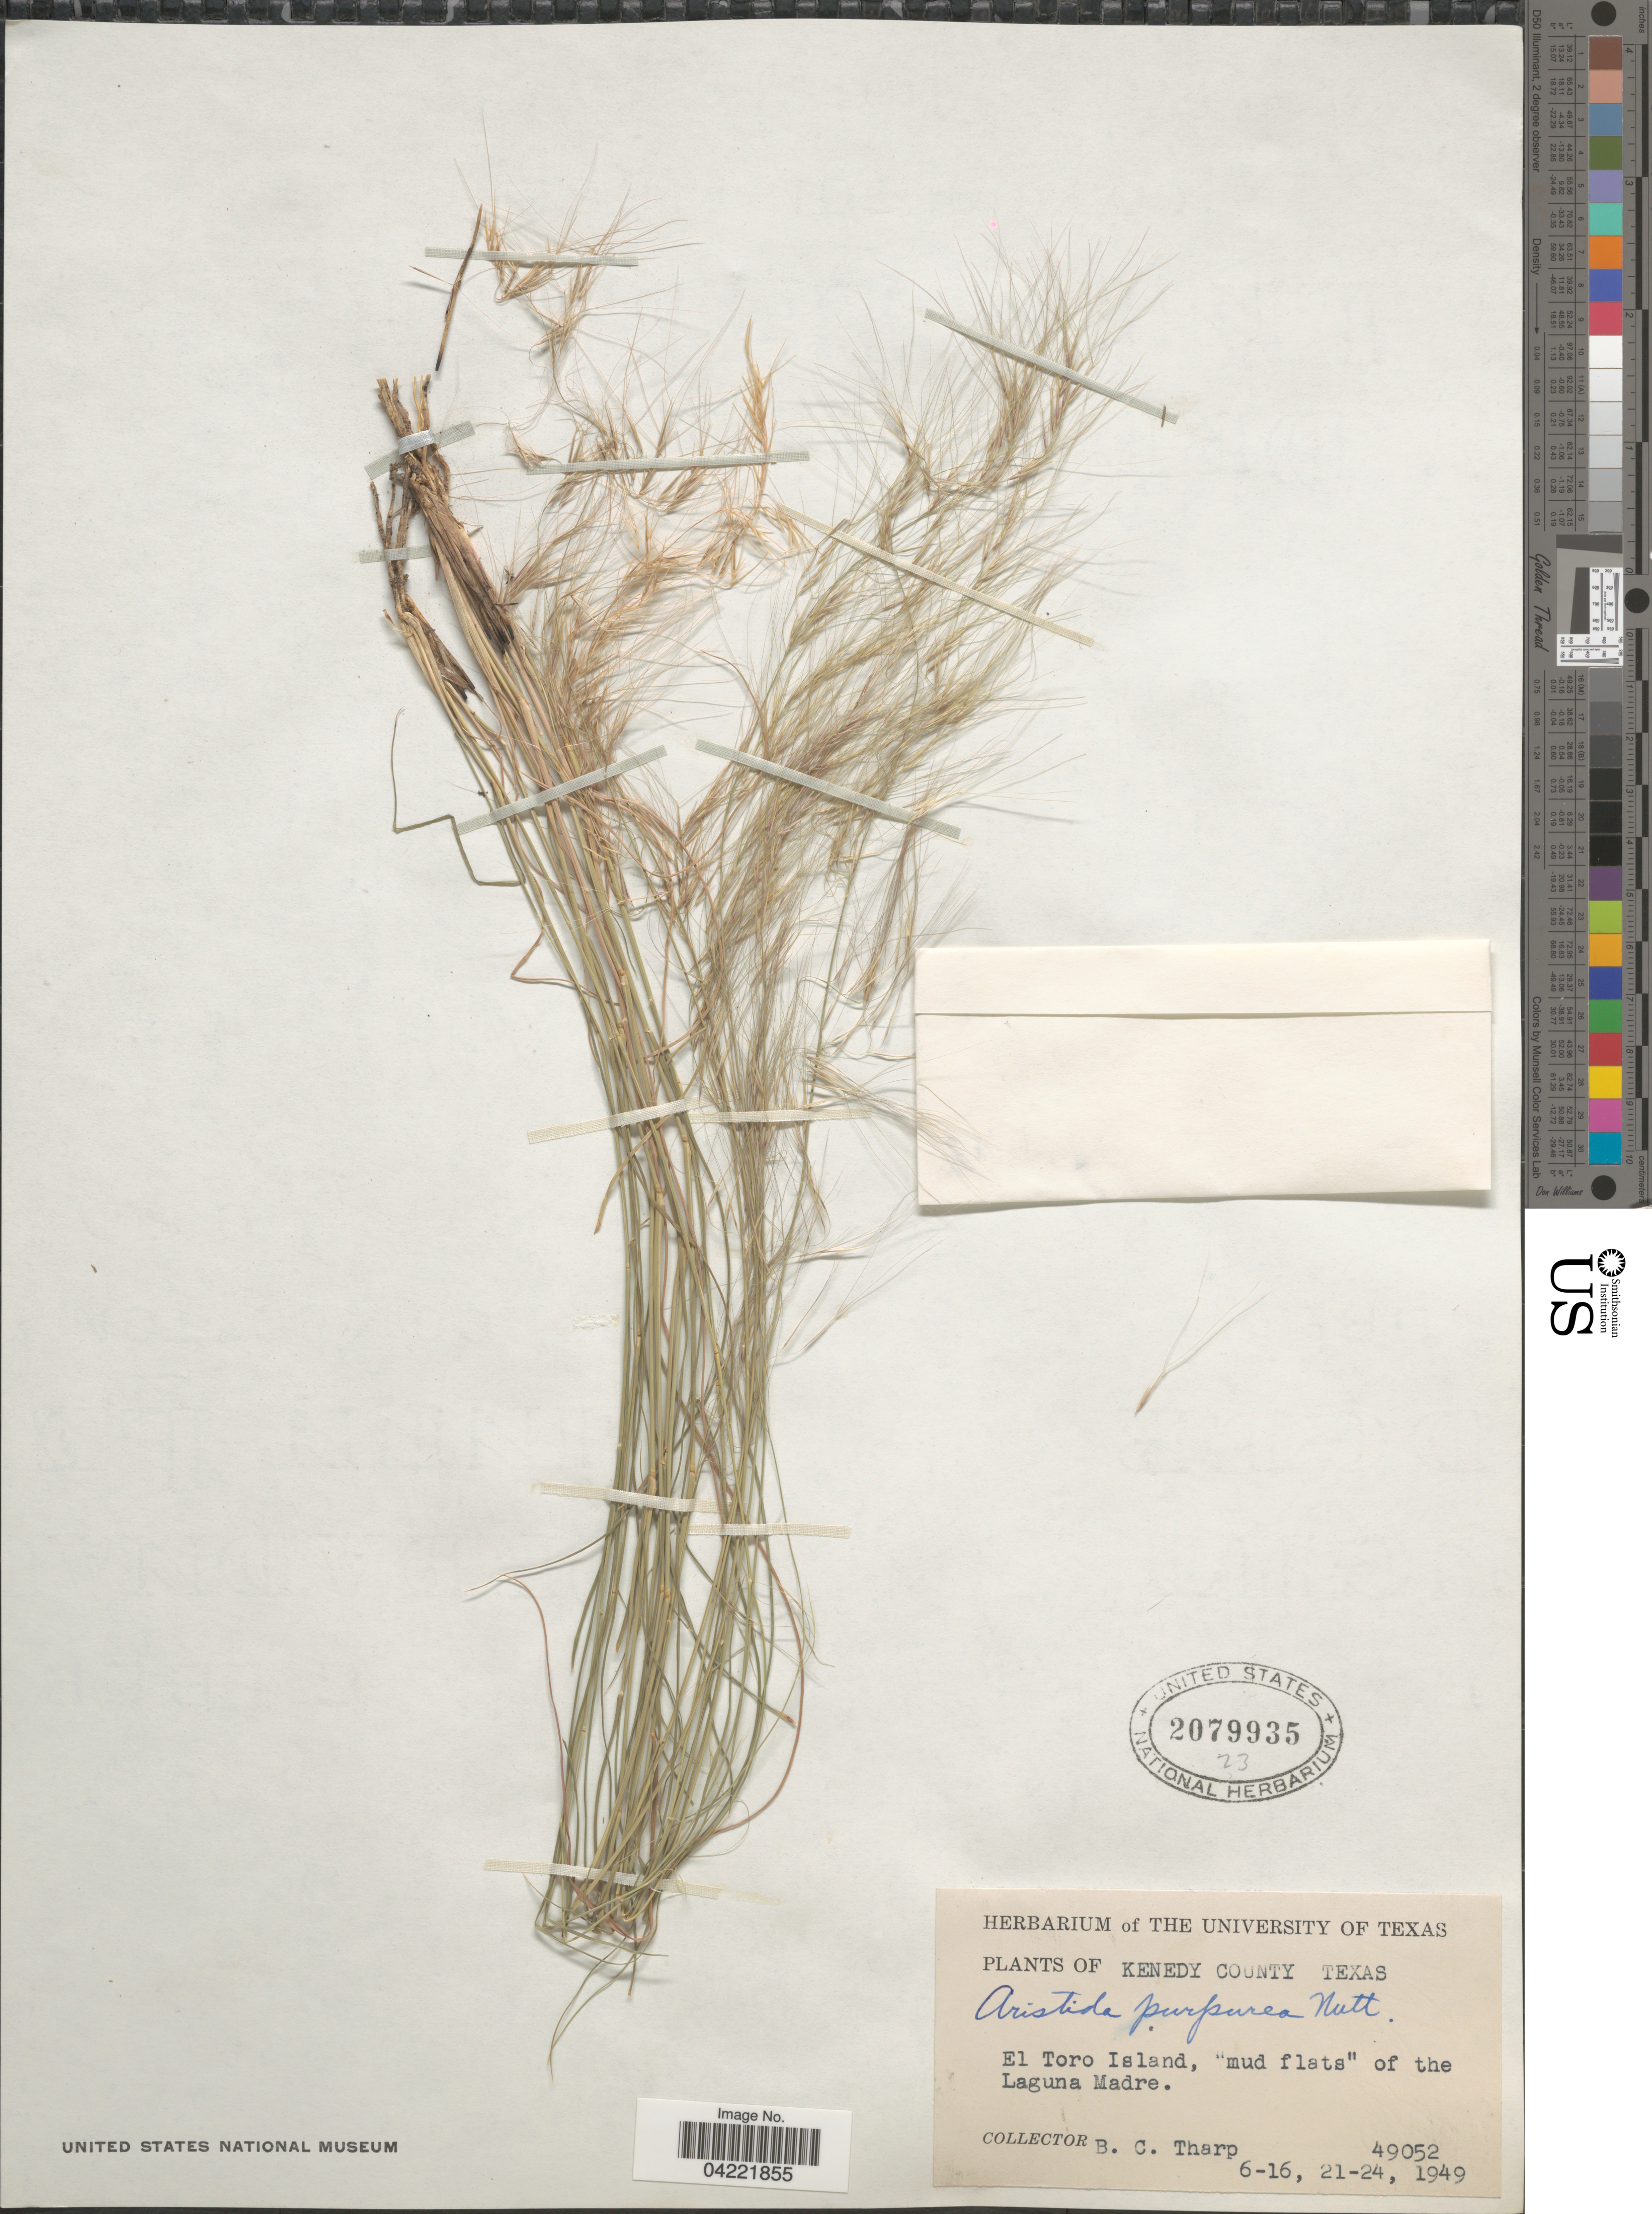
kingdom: Plantae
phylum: Tracheophyta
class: Liliopsida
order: Poales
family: Poaceae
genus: Aristida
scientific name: Aristida purpurea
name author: Nutt.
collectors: B. C. Tharp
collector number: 49052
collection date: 1949-06-16/1949-06-24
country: United States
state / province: Texas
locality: Kenedy County. El Toro Island, "mud flats" of the Laguna Madre.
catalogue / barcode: US 2079935